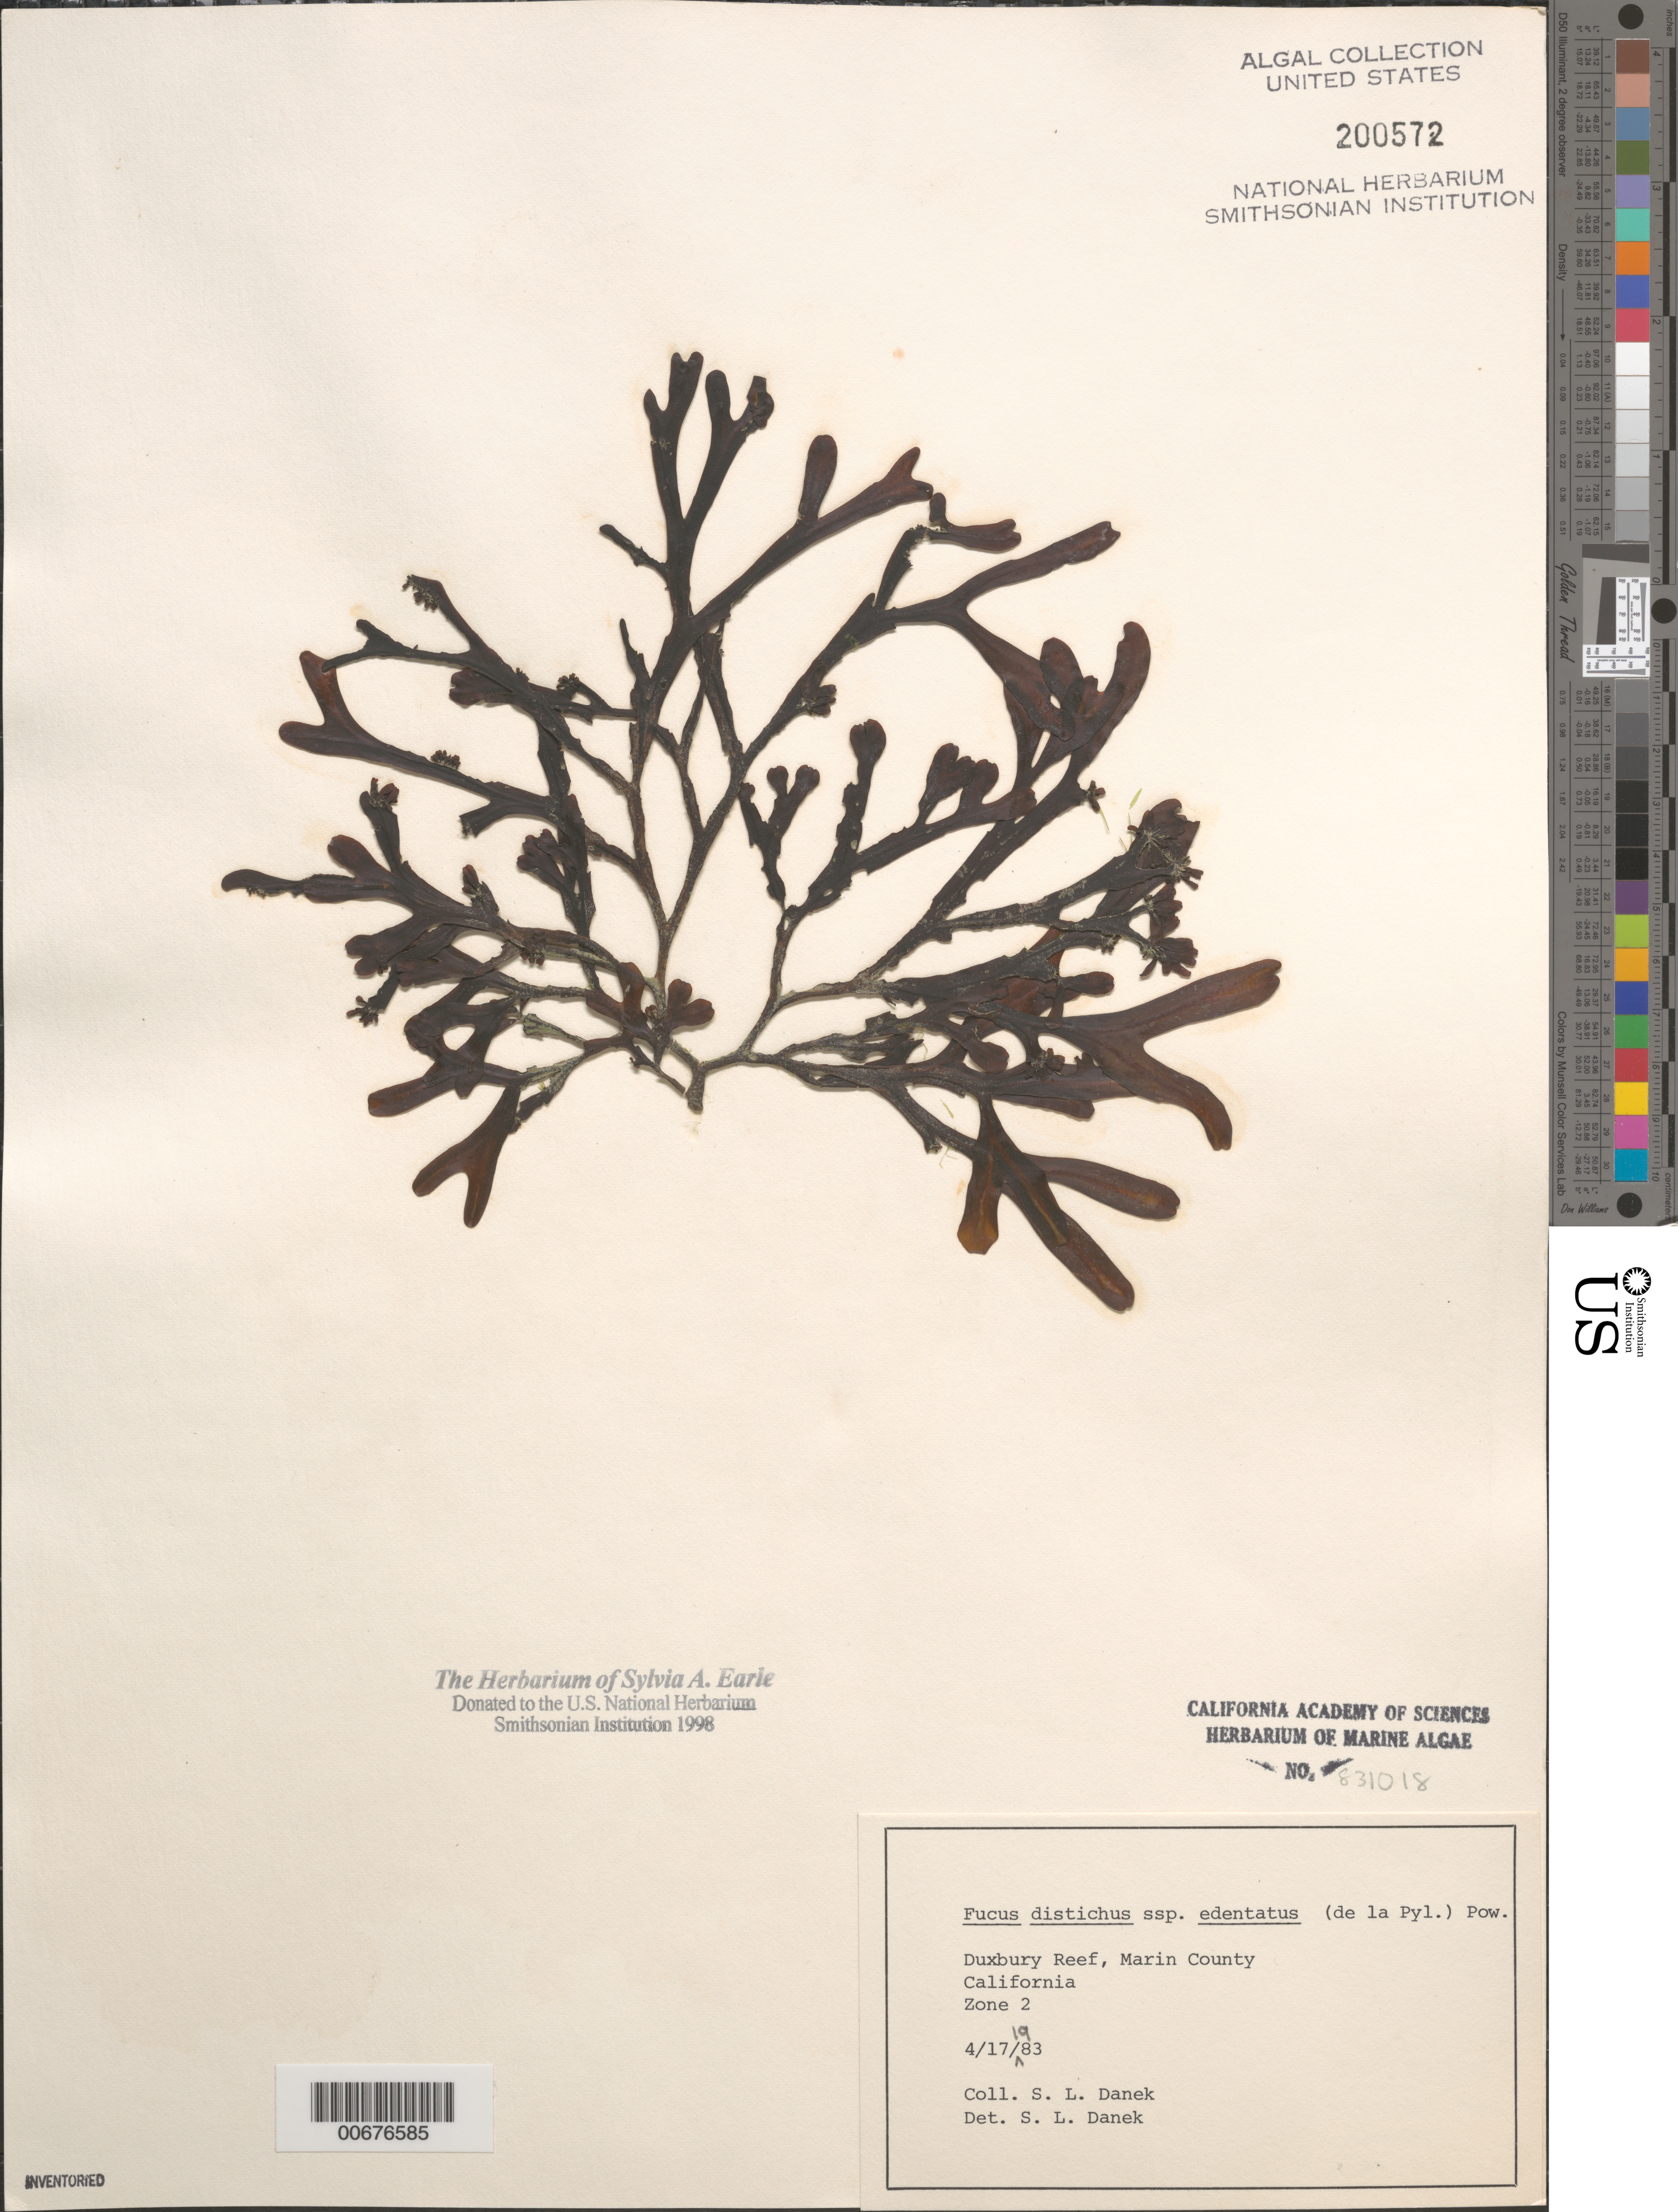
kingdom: Chromista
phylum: Ochrophyta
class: Phaeophyceae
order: Fucales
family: Fucaceae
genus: Fucus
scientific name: Fucus distichus subsp. edentatus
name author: (Bach. Pyl.) H.T. Powell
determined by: Danek, S. L.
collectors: S. Danek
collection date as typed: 17 Apr 1983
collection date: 1983-04-17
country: United States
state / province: California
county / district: Marin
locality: Duxbury Reef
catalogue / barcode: US 200572